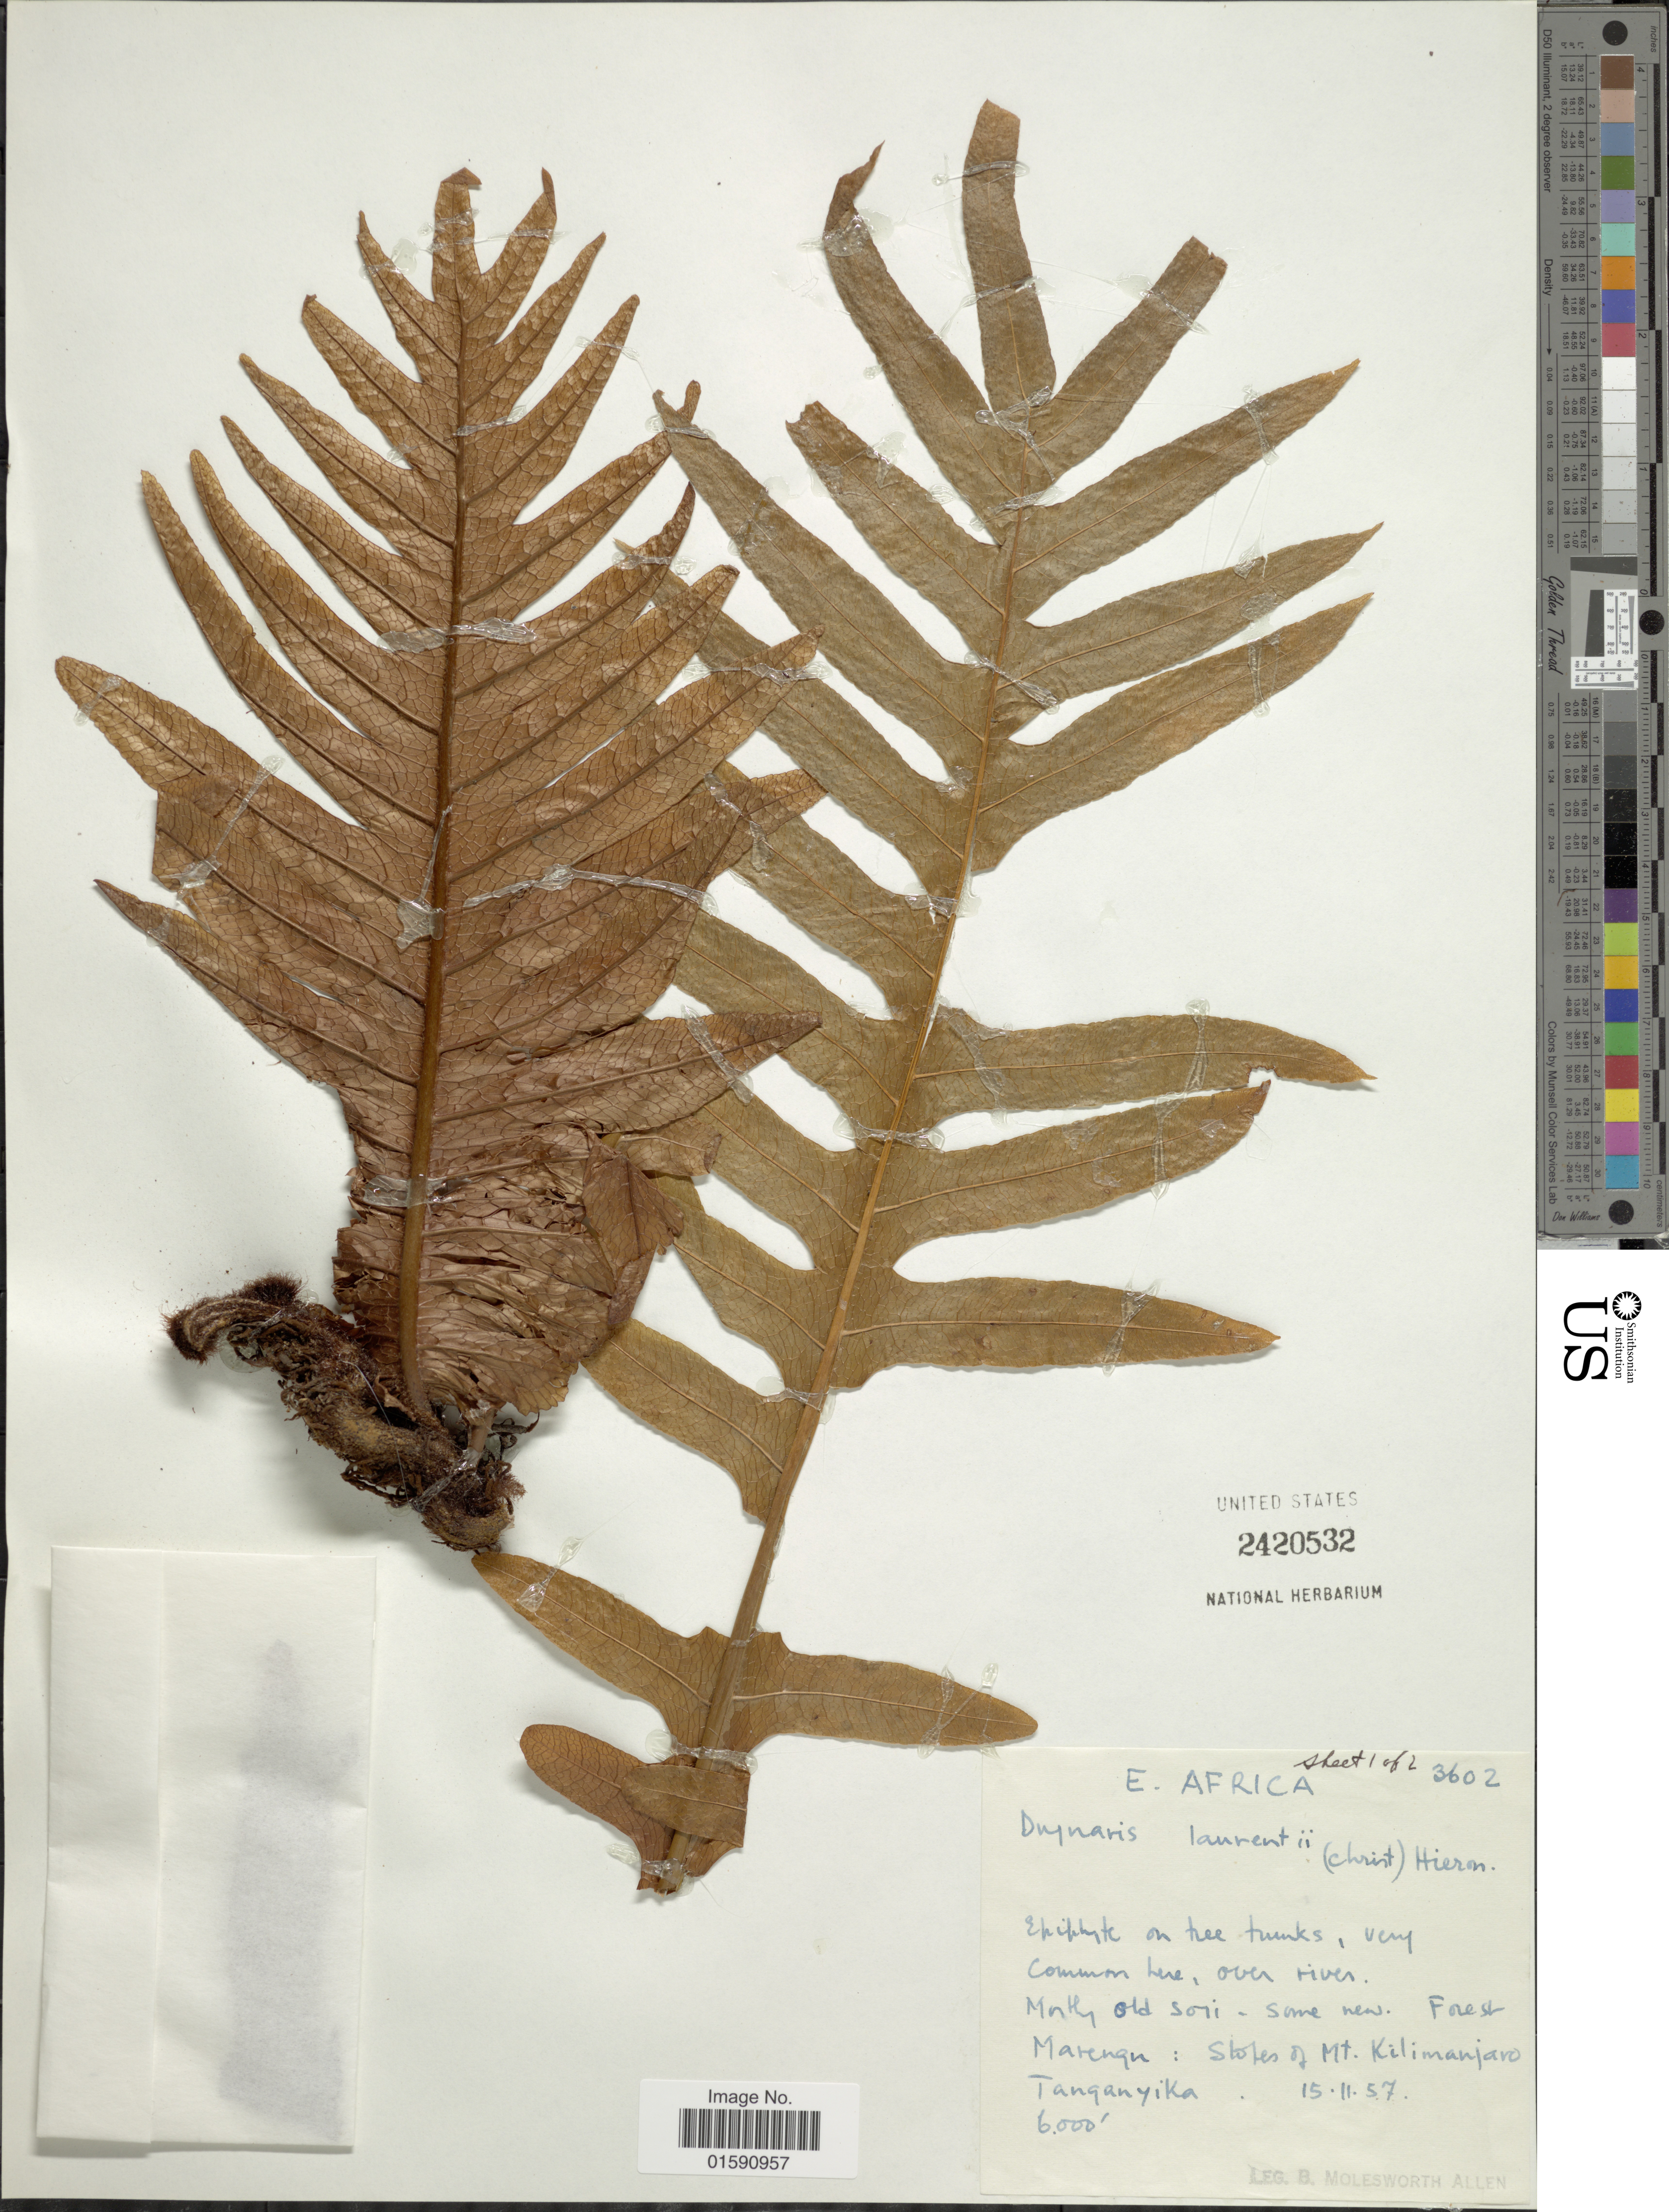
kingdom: Plantae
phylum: Tracheophyta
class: Polypodiopsida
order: Polypodiales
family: Polypodiaceae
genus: Drynaria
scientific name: Drynaria laurentii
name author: (Christ) Hieron.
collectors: B. E. G. Molesworth-Allen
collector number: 3602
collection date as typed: Transcribed d/m/y: 15/11/57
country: Tanzania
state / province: Kilimanjaro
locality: E. Africa: Marengu: Slopes of Mt. Kilimanjaro, Tanganyika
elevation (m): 1829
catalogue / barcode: US 2420532